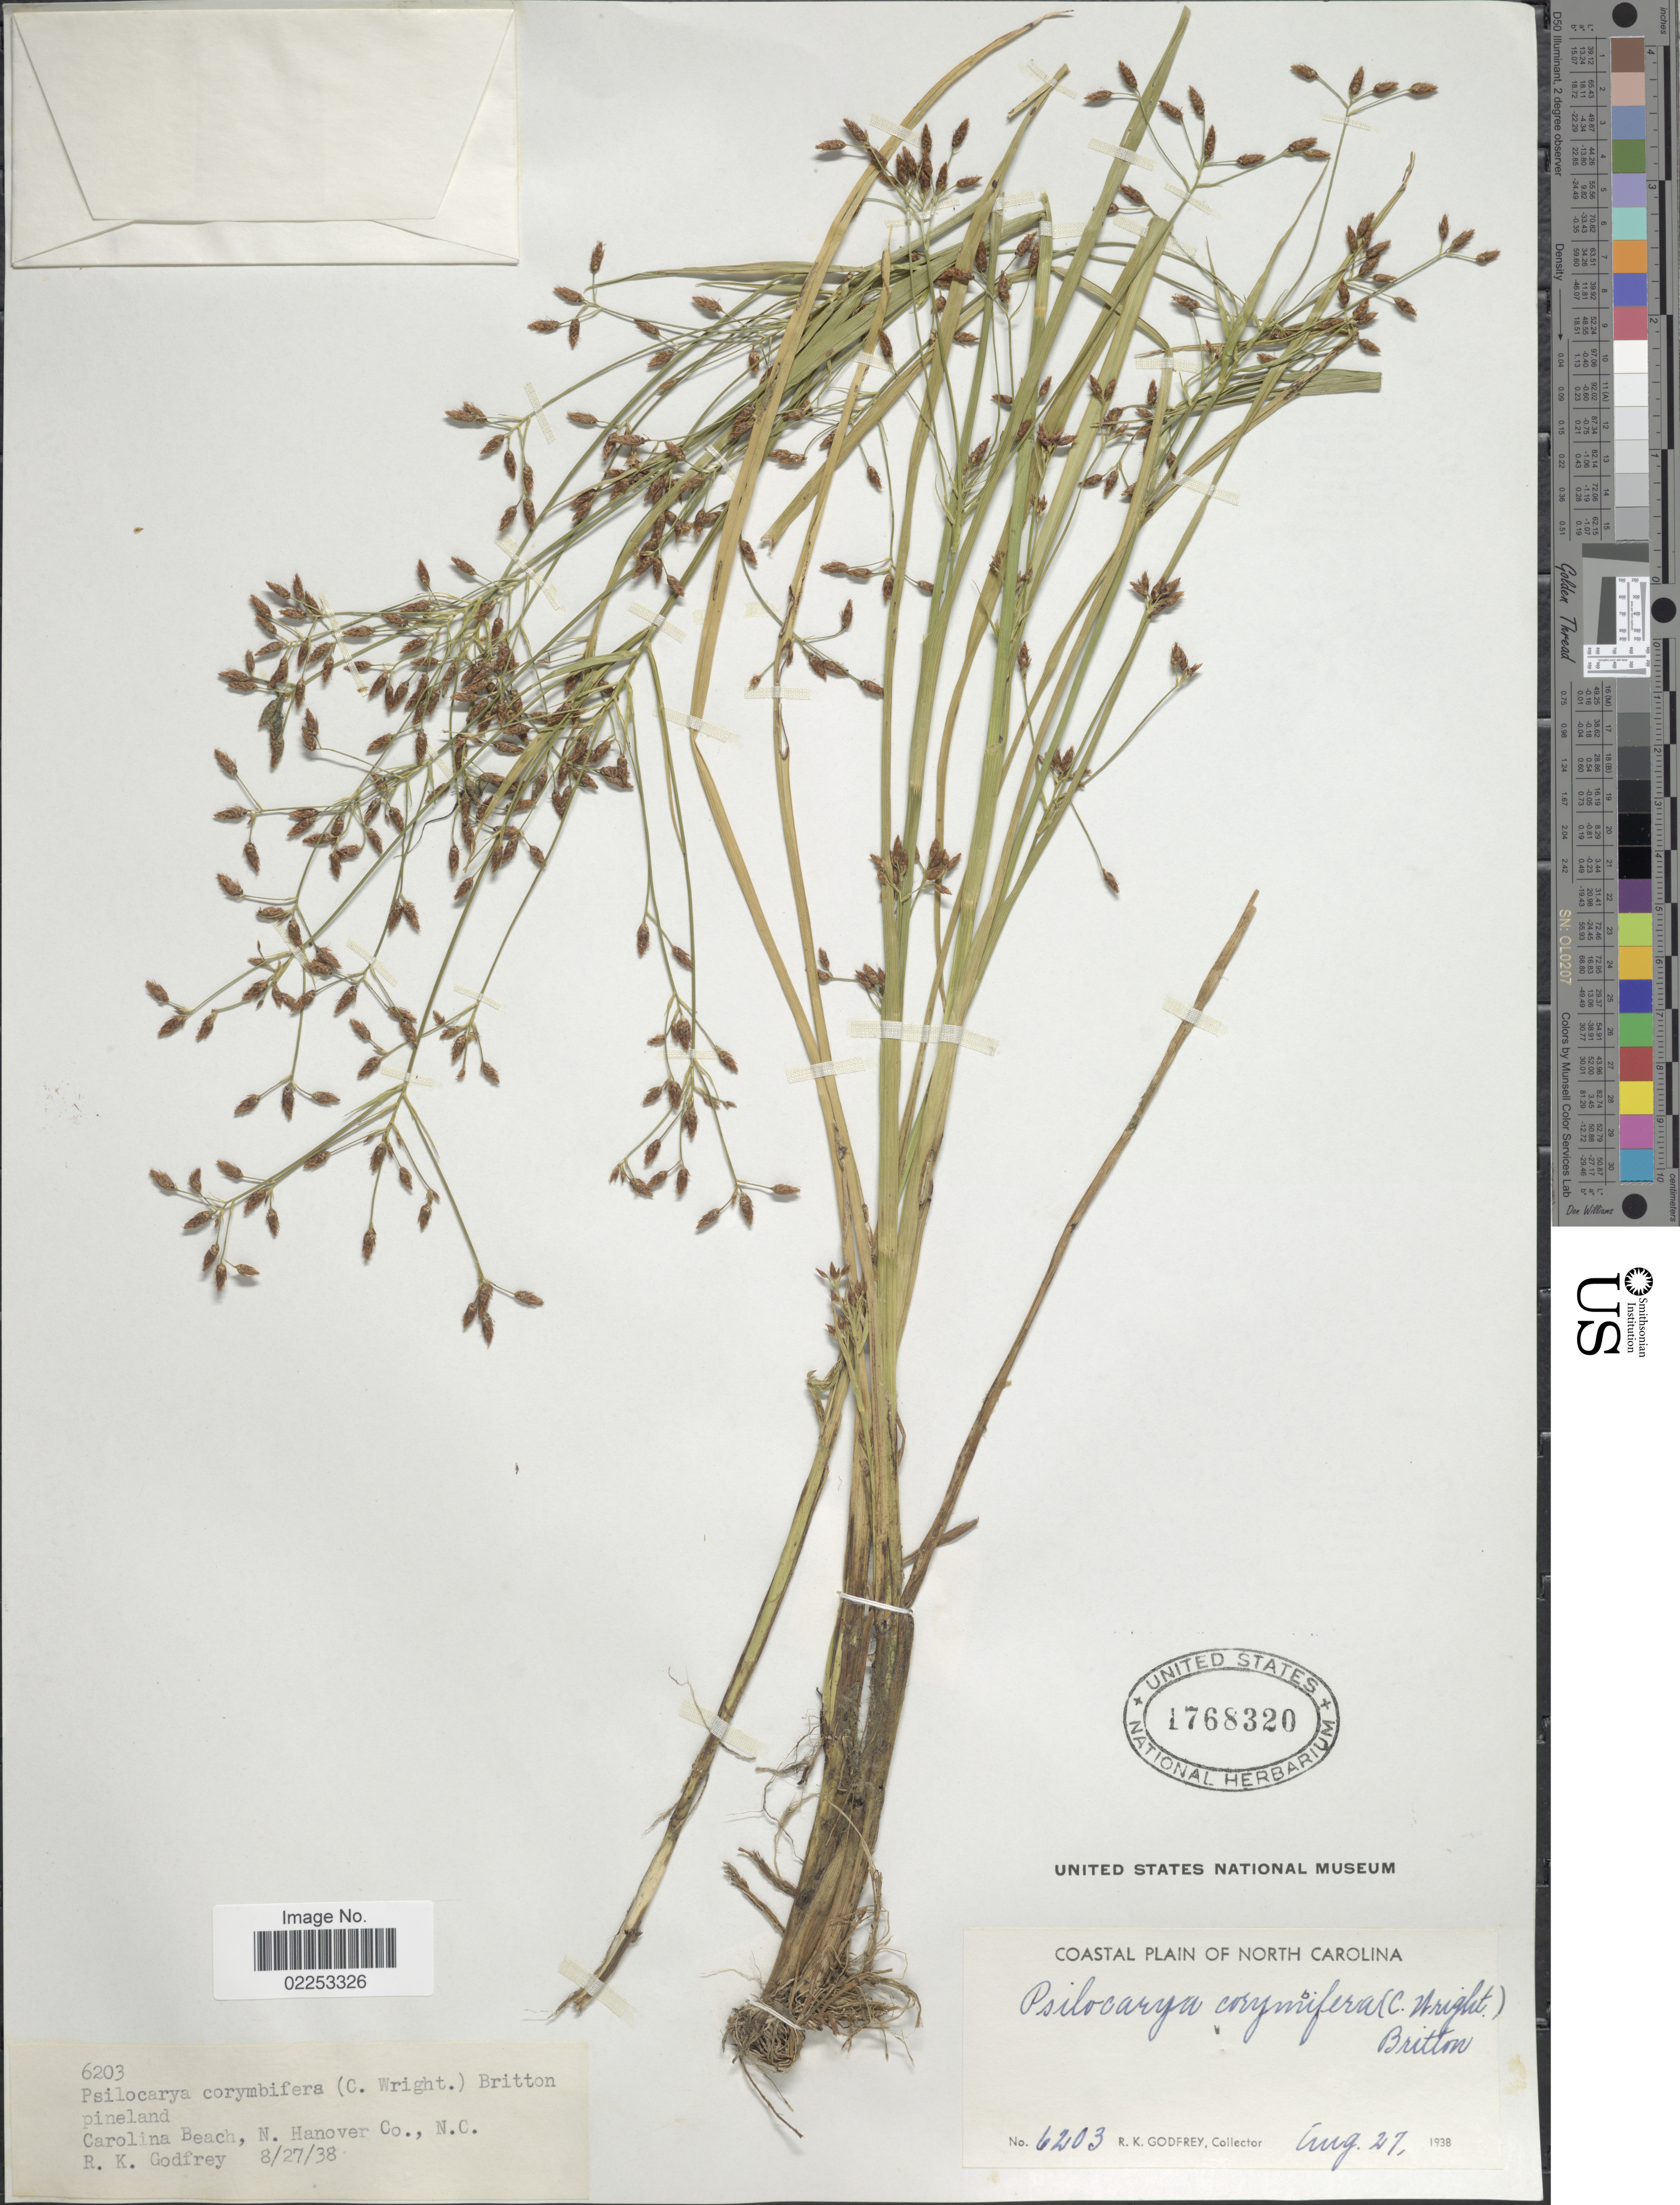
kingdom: Plantae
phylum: Tracheophyta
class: Liliopsida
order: Poales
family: Cyperaceae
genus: Rhynchospora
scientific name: Rhynchospora scirpoides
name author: (Torr.) Griseb.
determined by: Strong, Mark T., (BOT), Smithsonian Institution - National Museum of Natural History (UNITED STATES)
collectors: R. K. Godfrey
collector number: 6203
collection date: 1938-08-27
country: United States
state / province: North Carolina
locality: Pineland, Carolina Beach, N. Hanover Co, Coastal Plain of North Carolina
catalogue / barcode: US 1768320